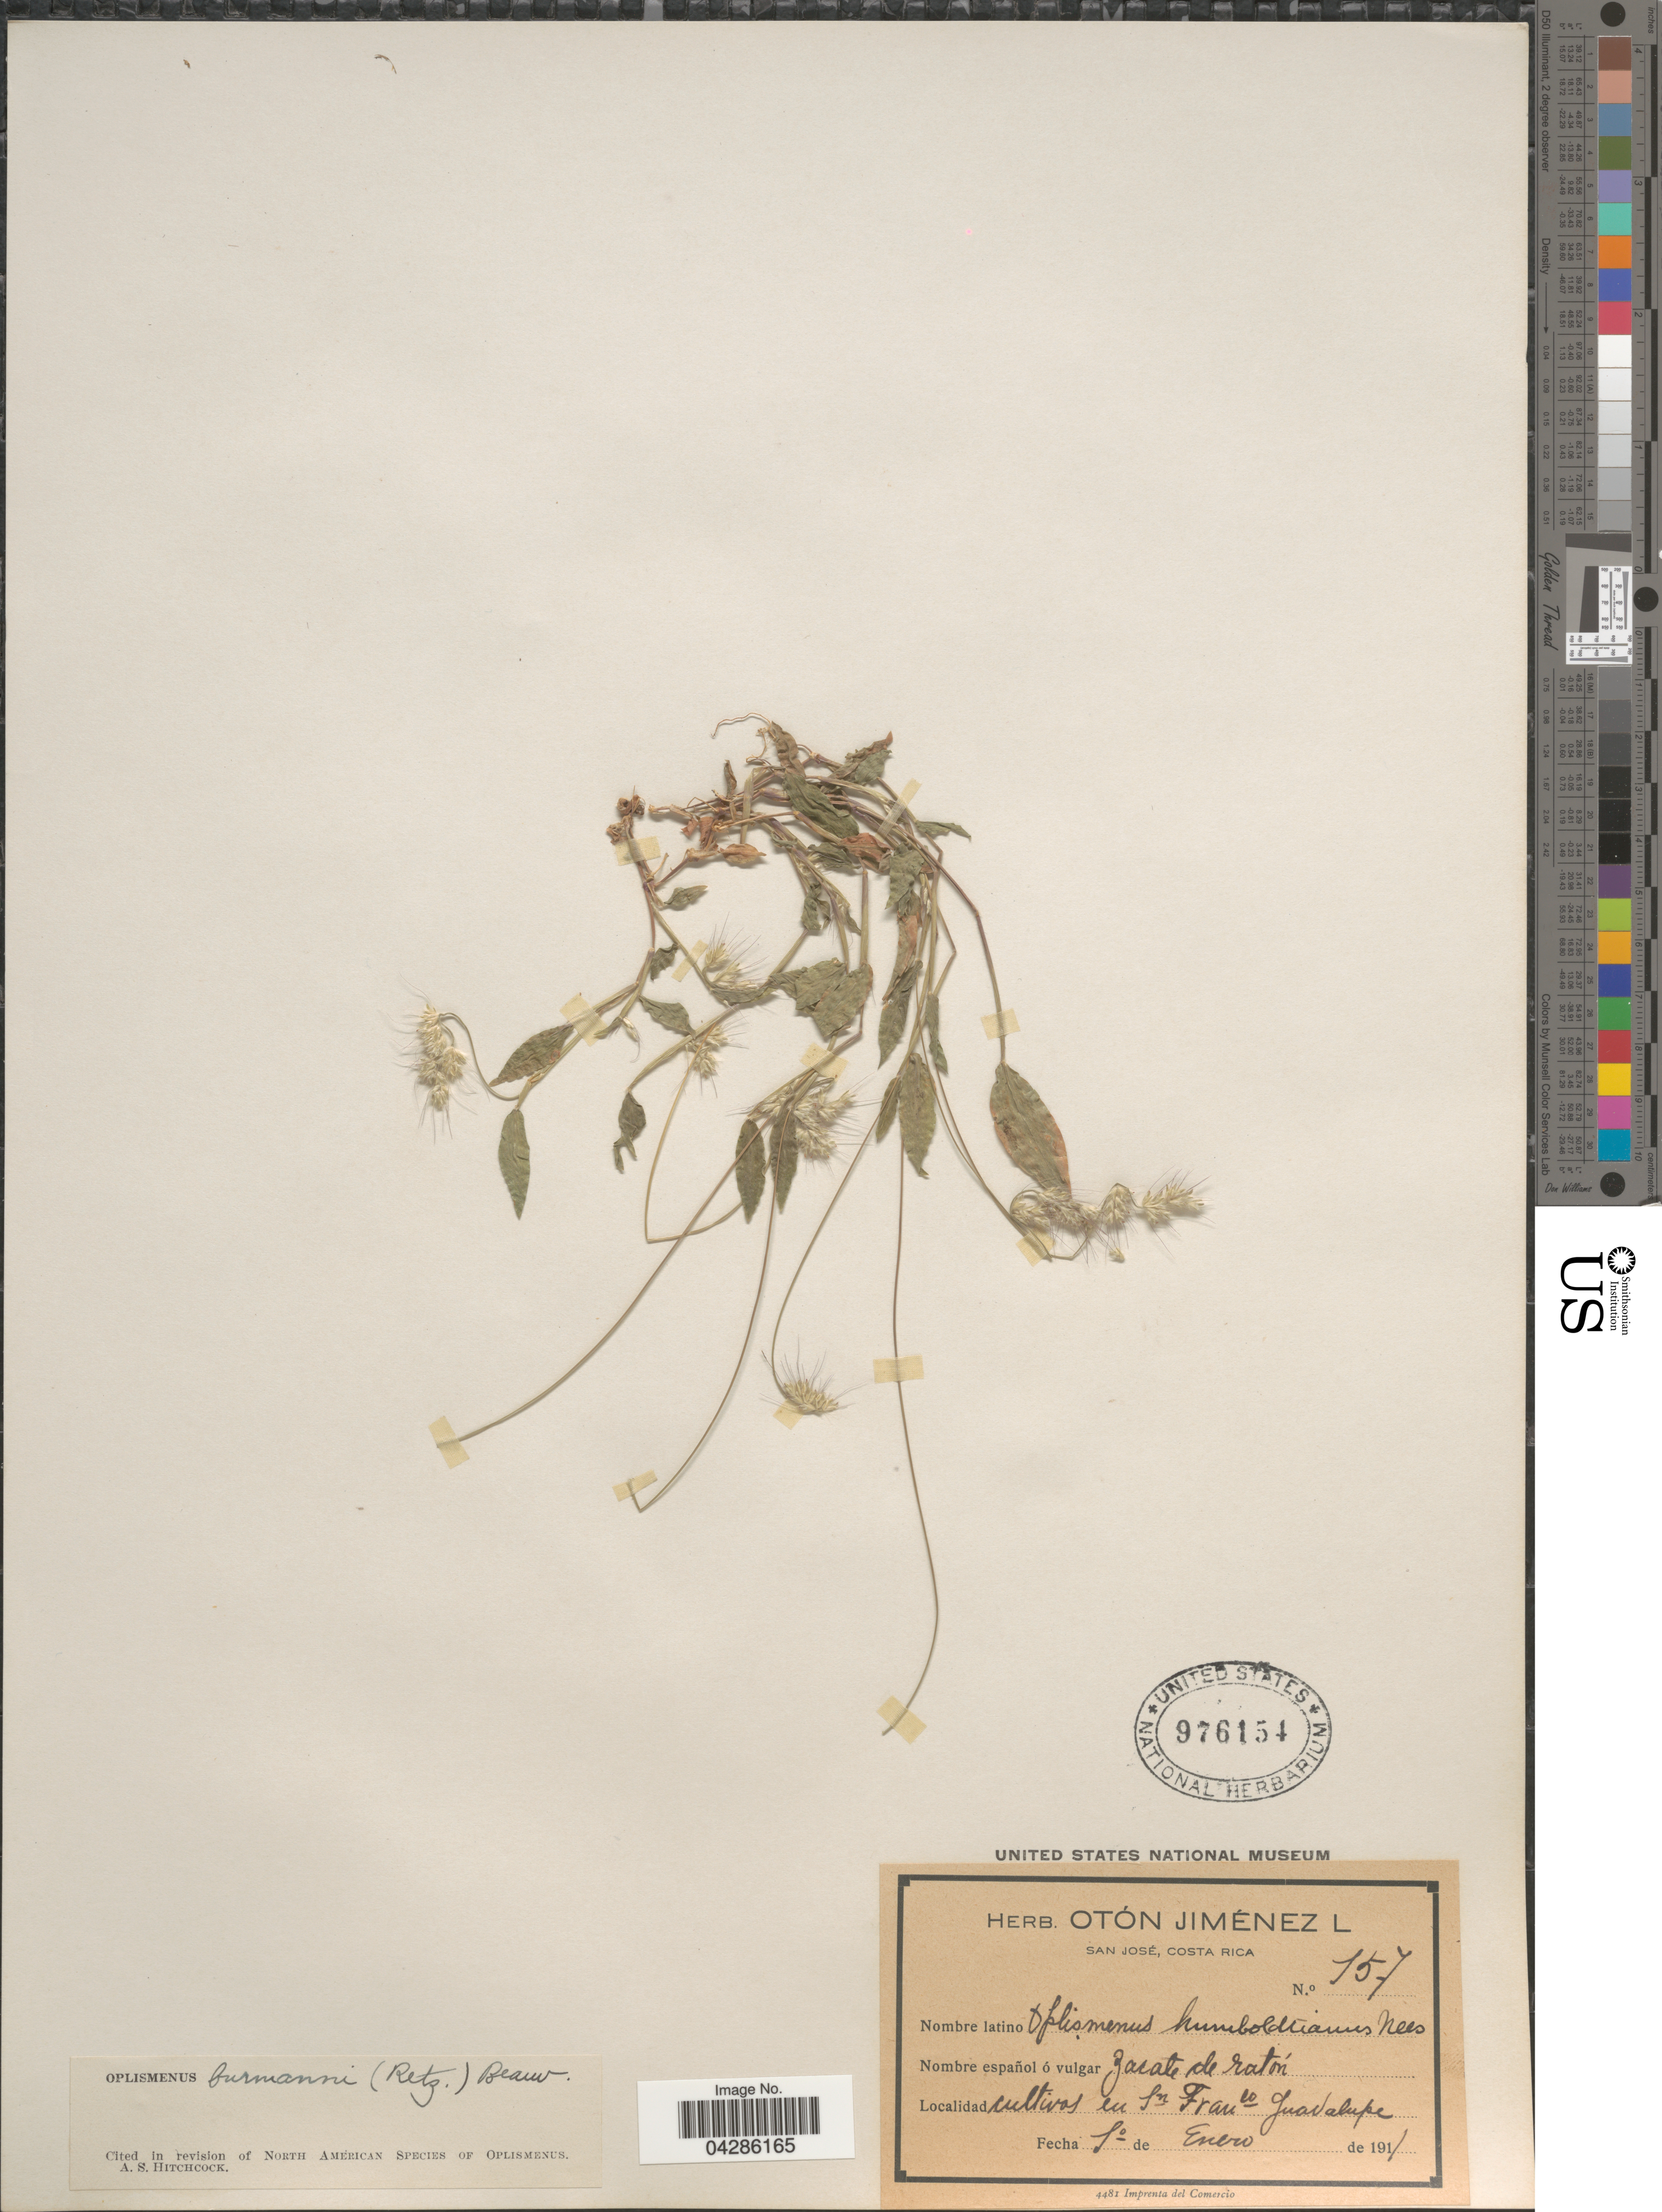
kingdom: Plantae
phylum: Tracheophyta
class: Liliopsida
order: Poales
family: Poaceae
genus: Oplismenus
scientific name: Oplismenus burmannii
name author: (Retz.) P. Beauv.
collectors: ex herb. O. Jimenez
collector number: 157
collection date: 1911-01-07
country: Costa Rica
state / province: San José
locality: Cultivas en Sn Franco Guadalupe.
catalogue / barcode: US 976154